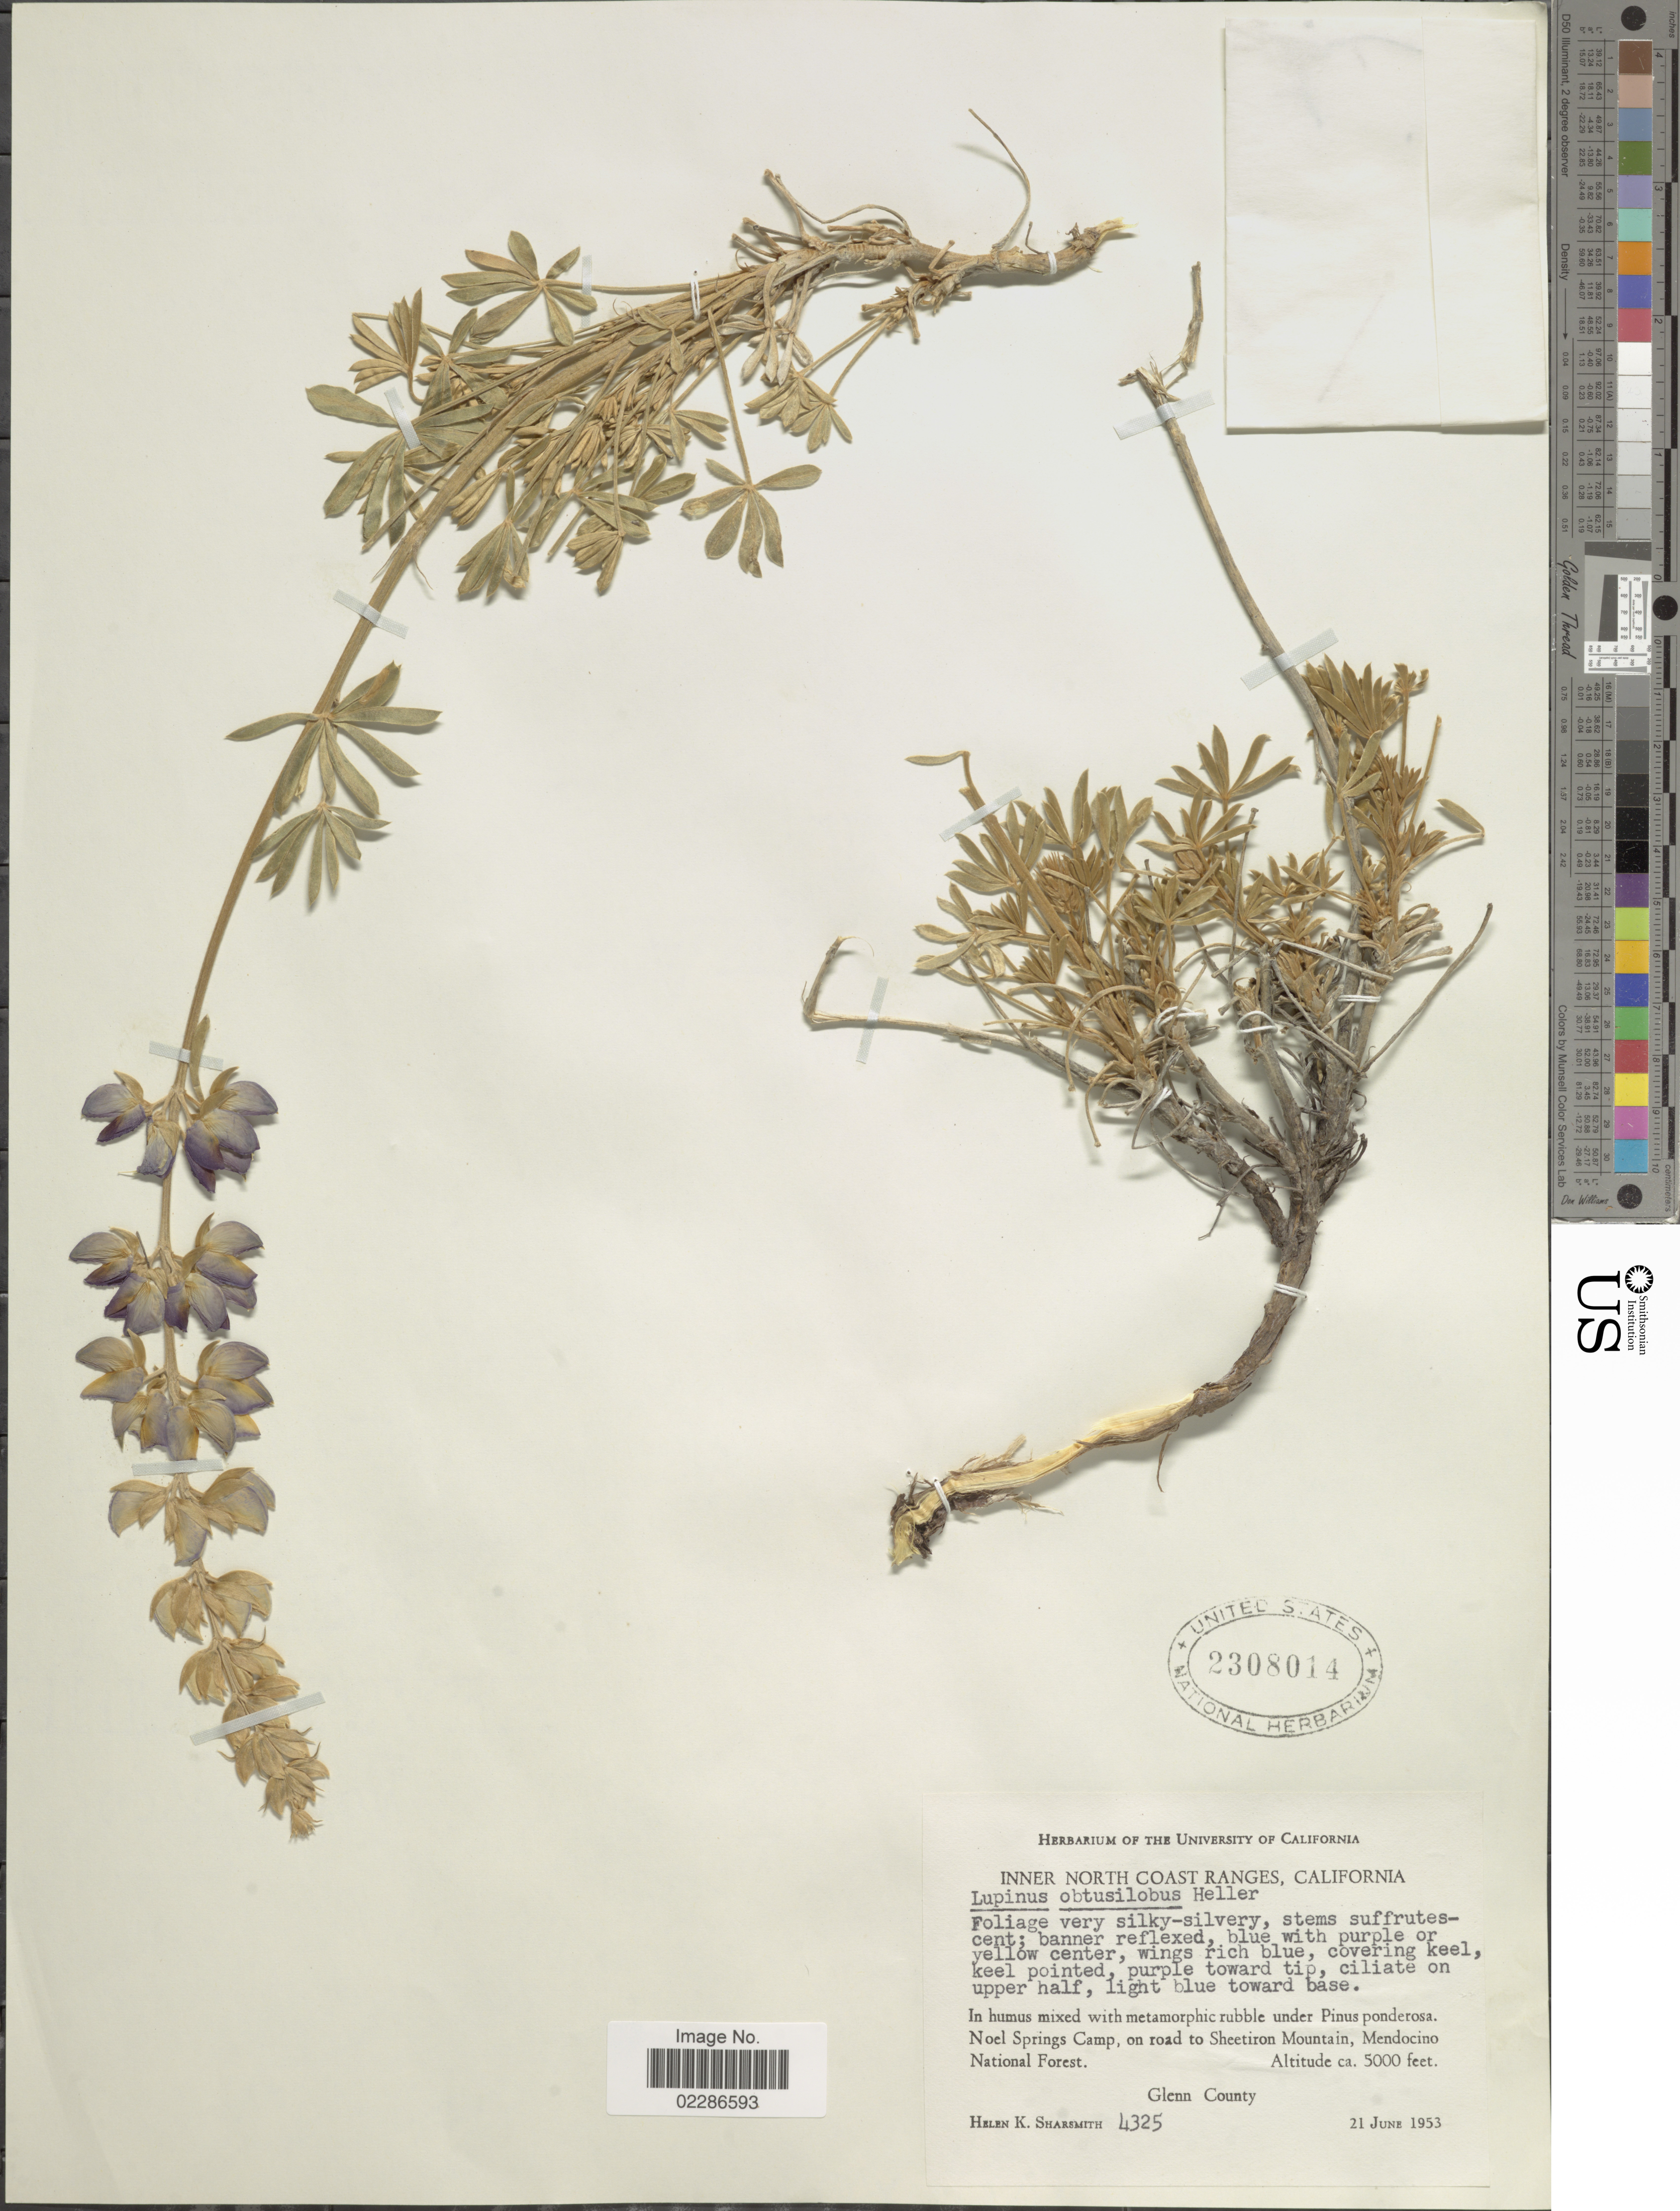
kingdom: Plantae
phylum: Tracheophyta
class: Magnoliopsida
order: Fabales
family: Fabaceae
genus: Lupinus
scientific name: Lupinus obtusilobus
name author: A. Heller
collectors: H. Sharsmith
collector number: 4325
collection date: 1953-06-21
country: United States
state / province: California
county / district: Glenn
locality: Inner North Coast Ranges, Noel springs Camp, on road to Sheetiton Mountain, Mendocino National Forest, Glenn County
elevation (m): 1524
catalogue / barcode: US 2308014